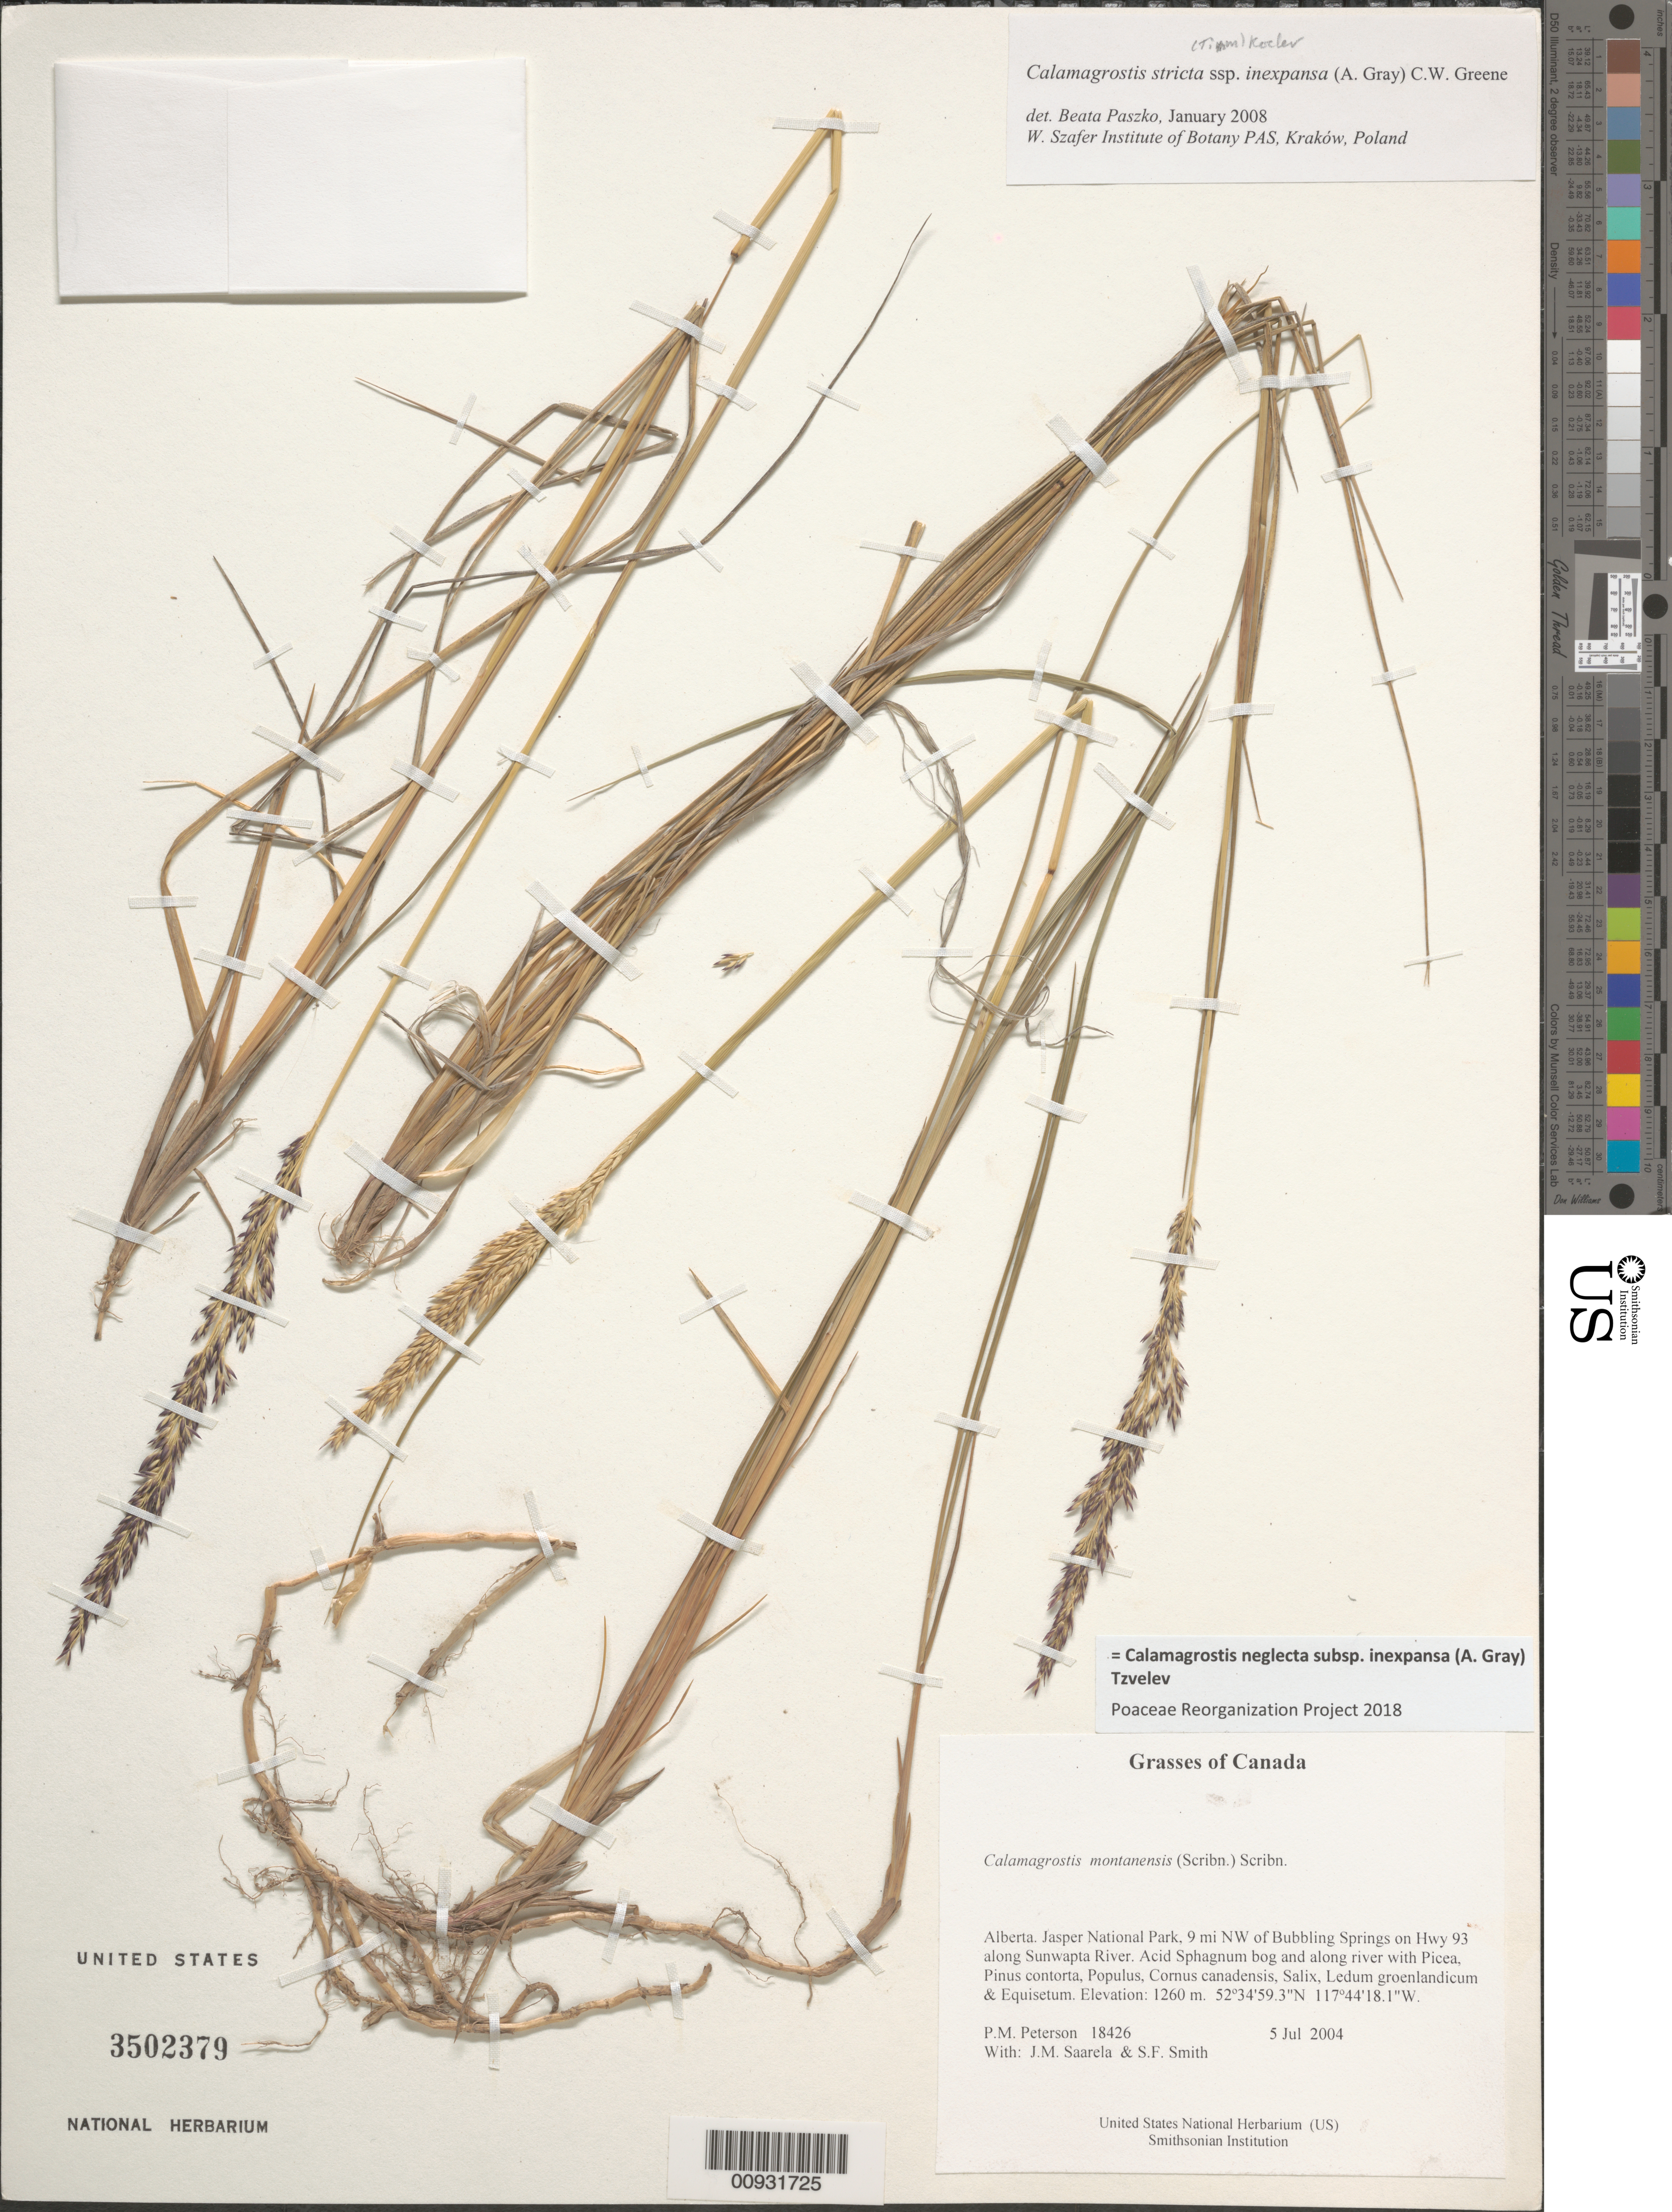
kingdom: Plantae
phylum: Tracheophyta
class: Liliopsida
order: Poales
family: Poaceae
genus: Calamagrostis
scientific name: Calamagrostis neglecta subsp. inexpansa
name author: (A. Gray) Tzvelev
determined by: Poaceae Reorganization Project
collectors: P. M. Peterson, J. Saarela & S.F. Smith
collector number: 18426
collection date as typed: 05 Jul 2004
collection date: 2004-07-05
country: Canada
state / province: Alberta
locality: Jasper National Park, 9 mi NW of Bubbling Springs on Hwy 93 along Sunwapta River. Acid Sphagnum bog and along river with Picea, Pinus contorta, Populus, Cornus canadensis, Salix, Ledum groenlandicum & Equisetum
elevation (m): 1260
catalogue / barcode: US 3502379